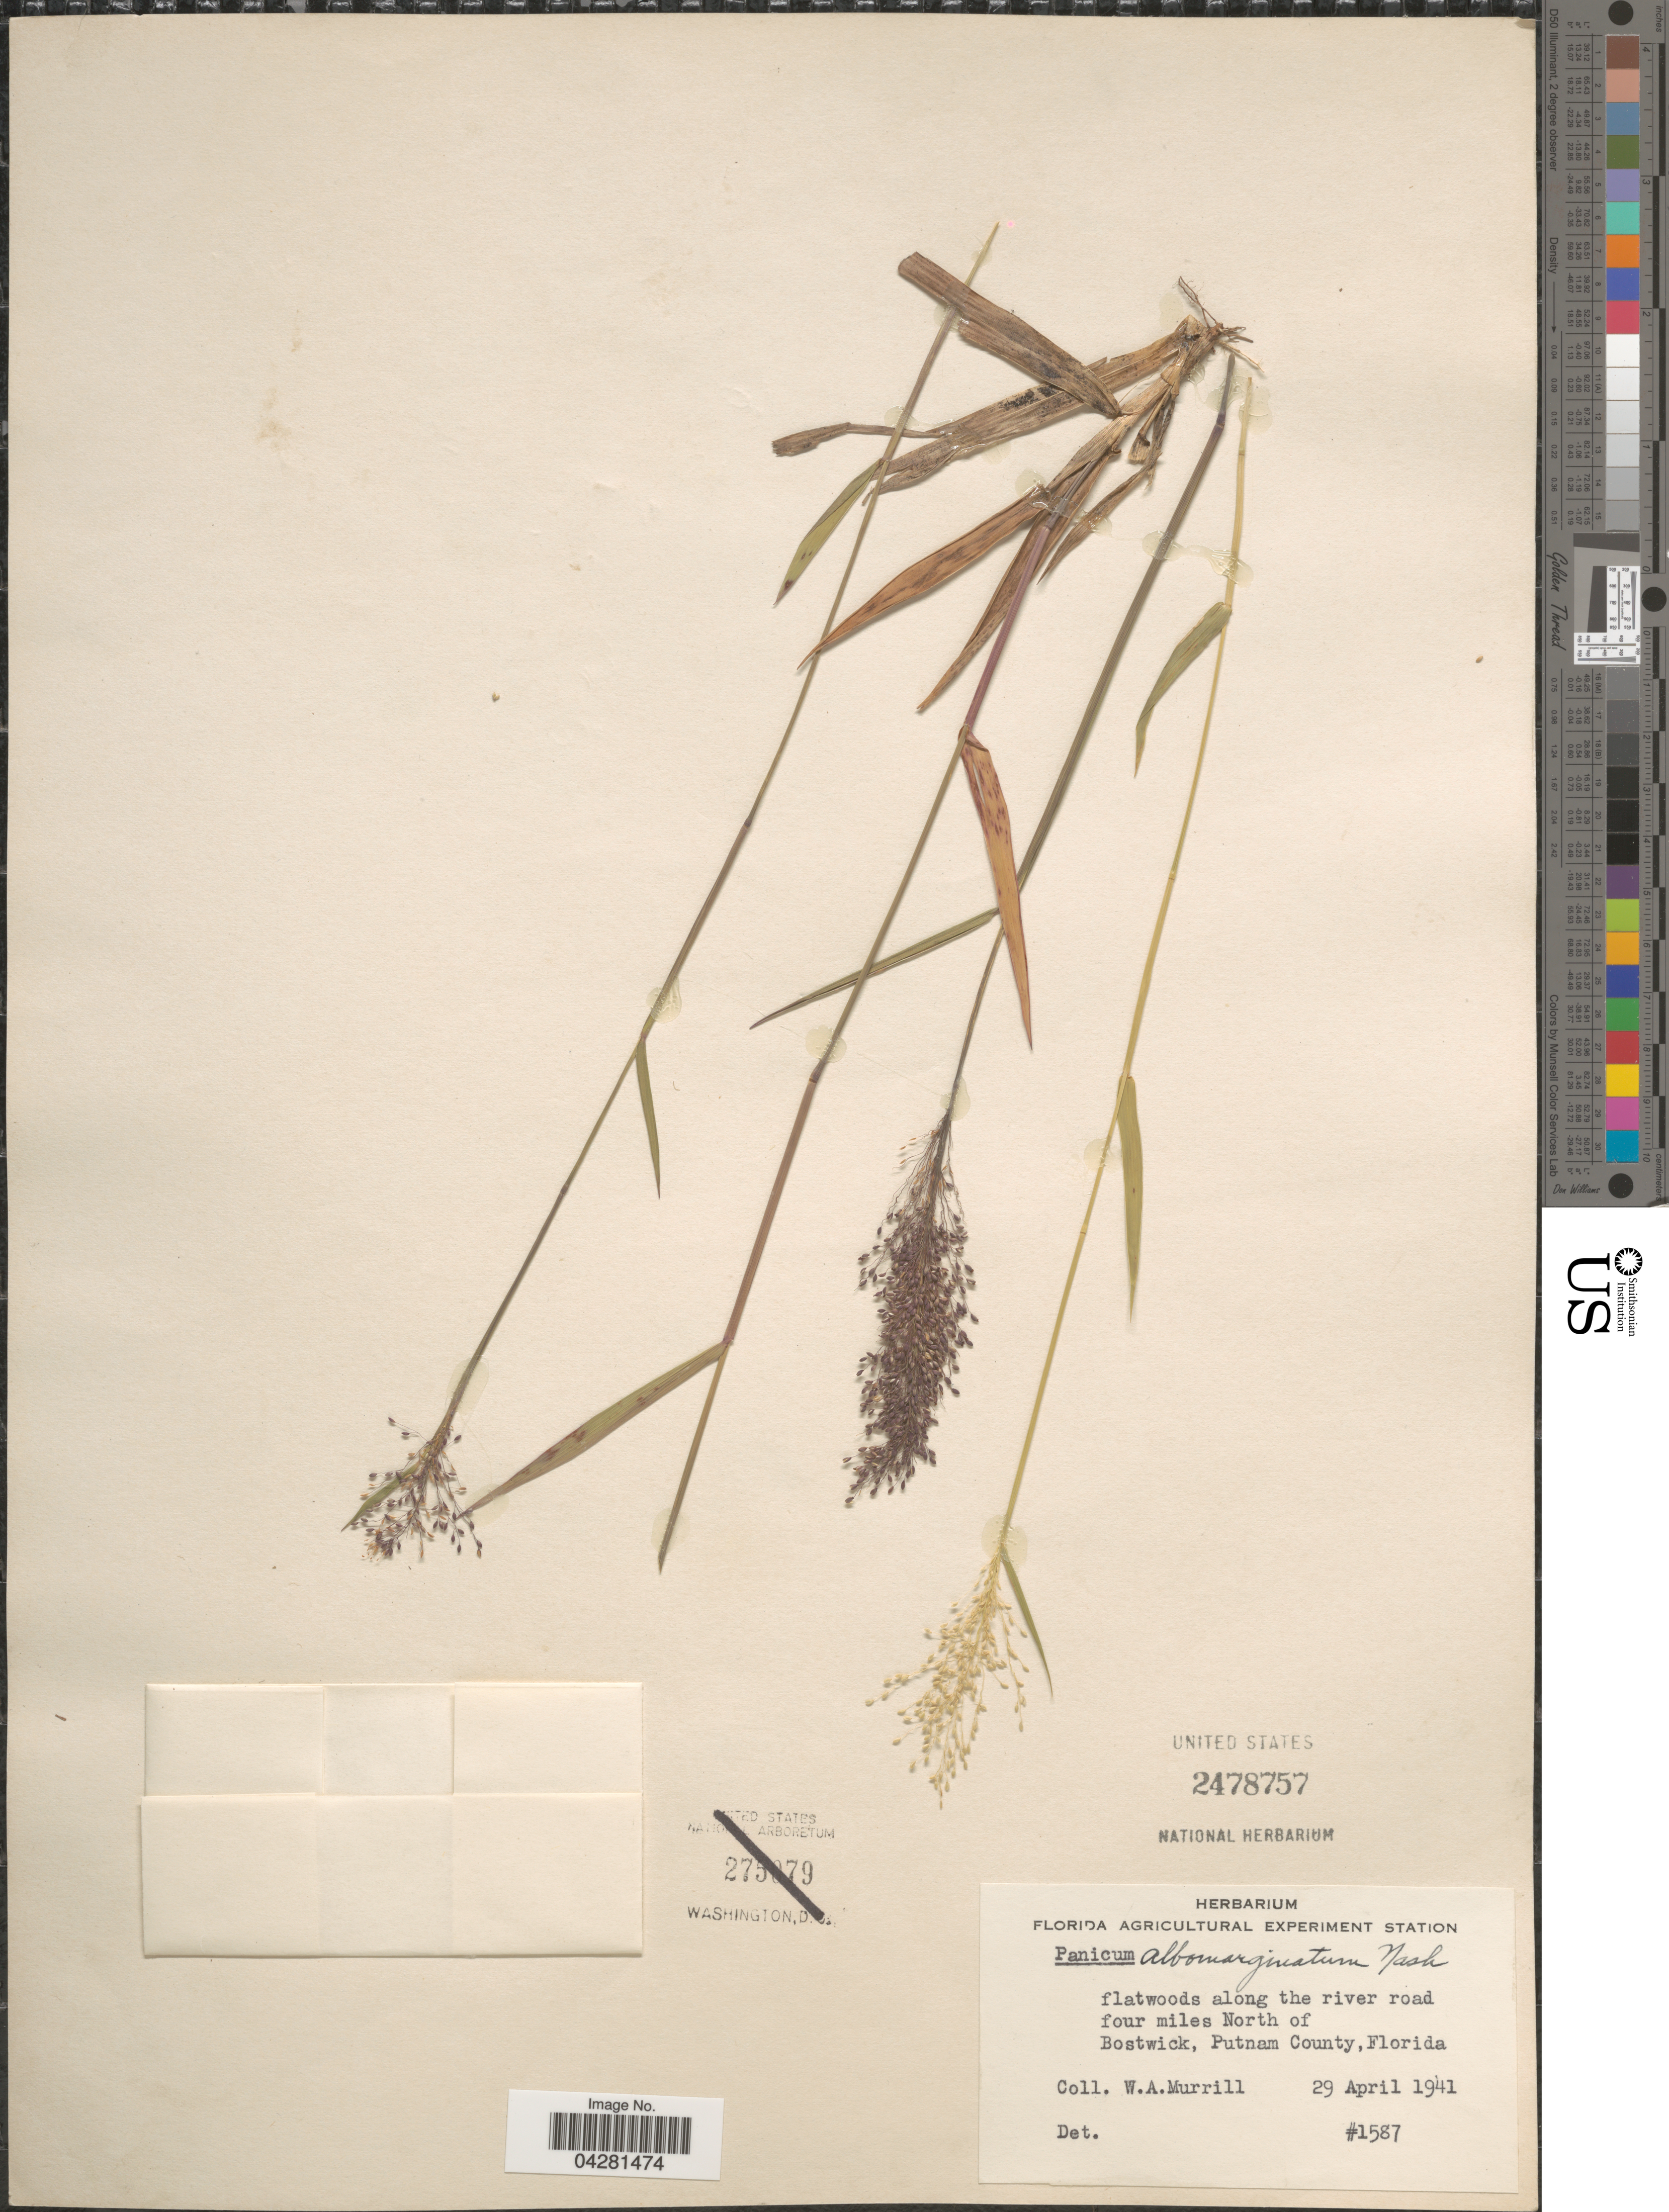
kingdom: Plantae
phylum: Tracheophyta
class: Liliopsida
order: Poales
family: Poaceae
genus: Dichanthelium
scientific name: Dichanthelium dichotomum var. unciphyllum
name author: (Trin.) Davidse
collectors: W. A. Murrill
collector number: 1587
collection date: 1941-04-29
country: United States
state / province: Florida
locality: Flatwoods along the river road four miles North of Bostwick, Putnam County.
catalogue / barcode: US 2478757